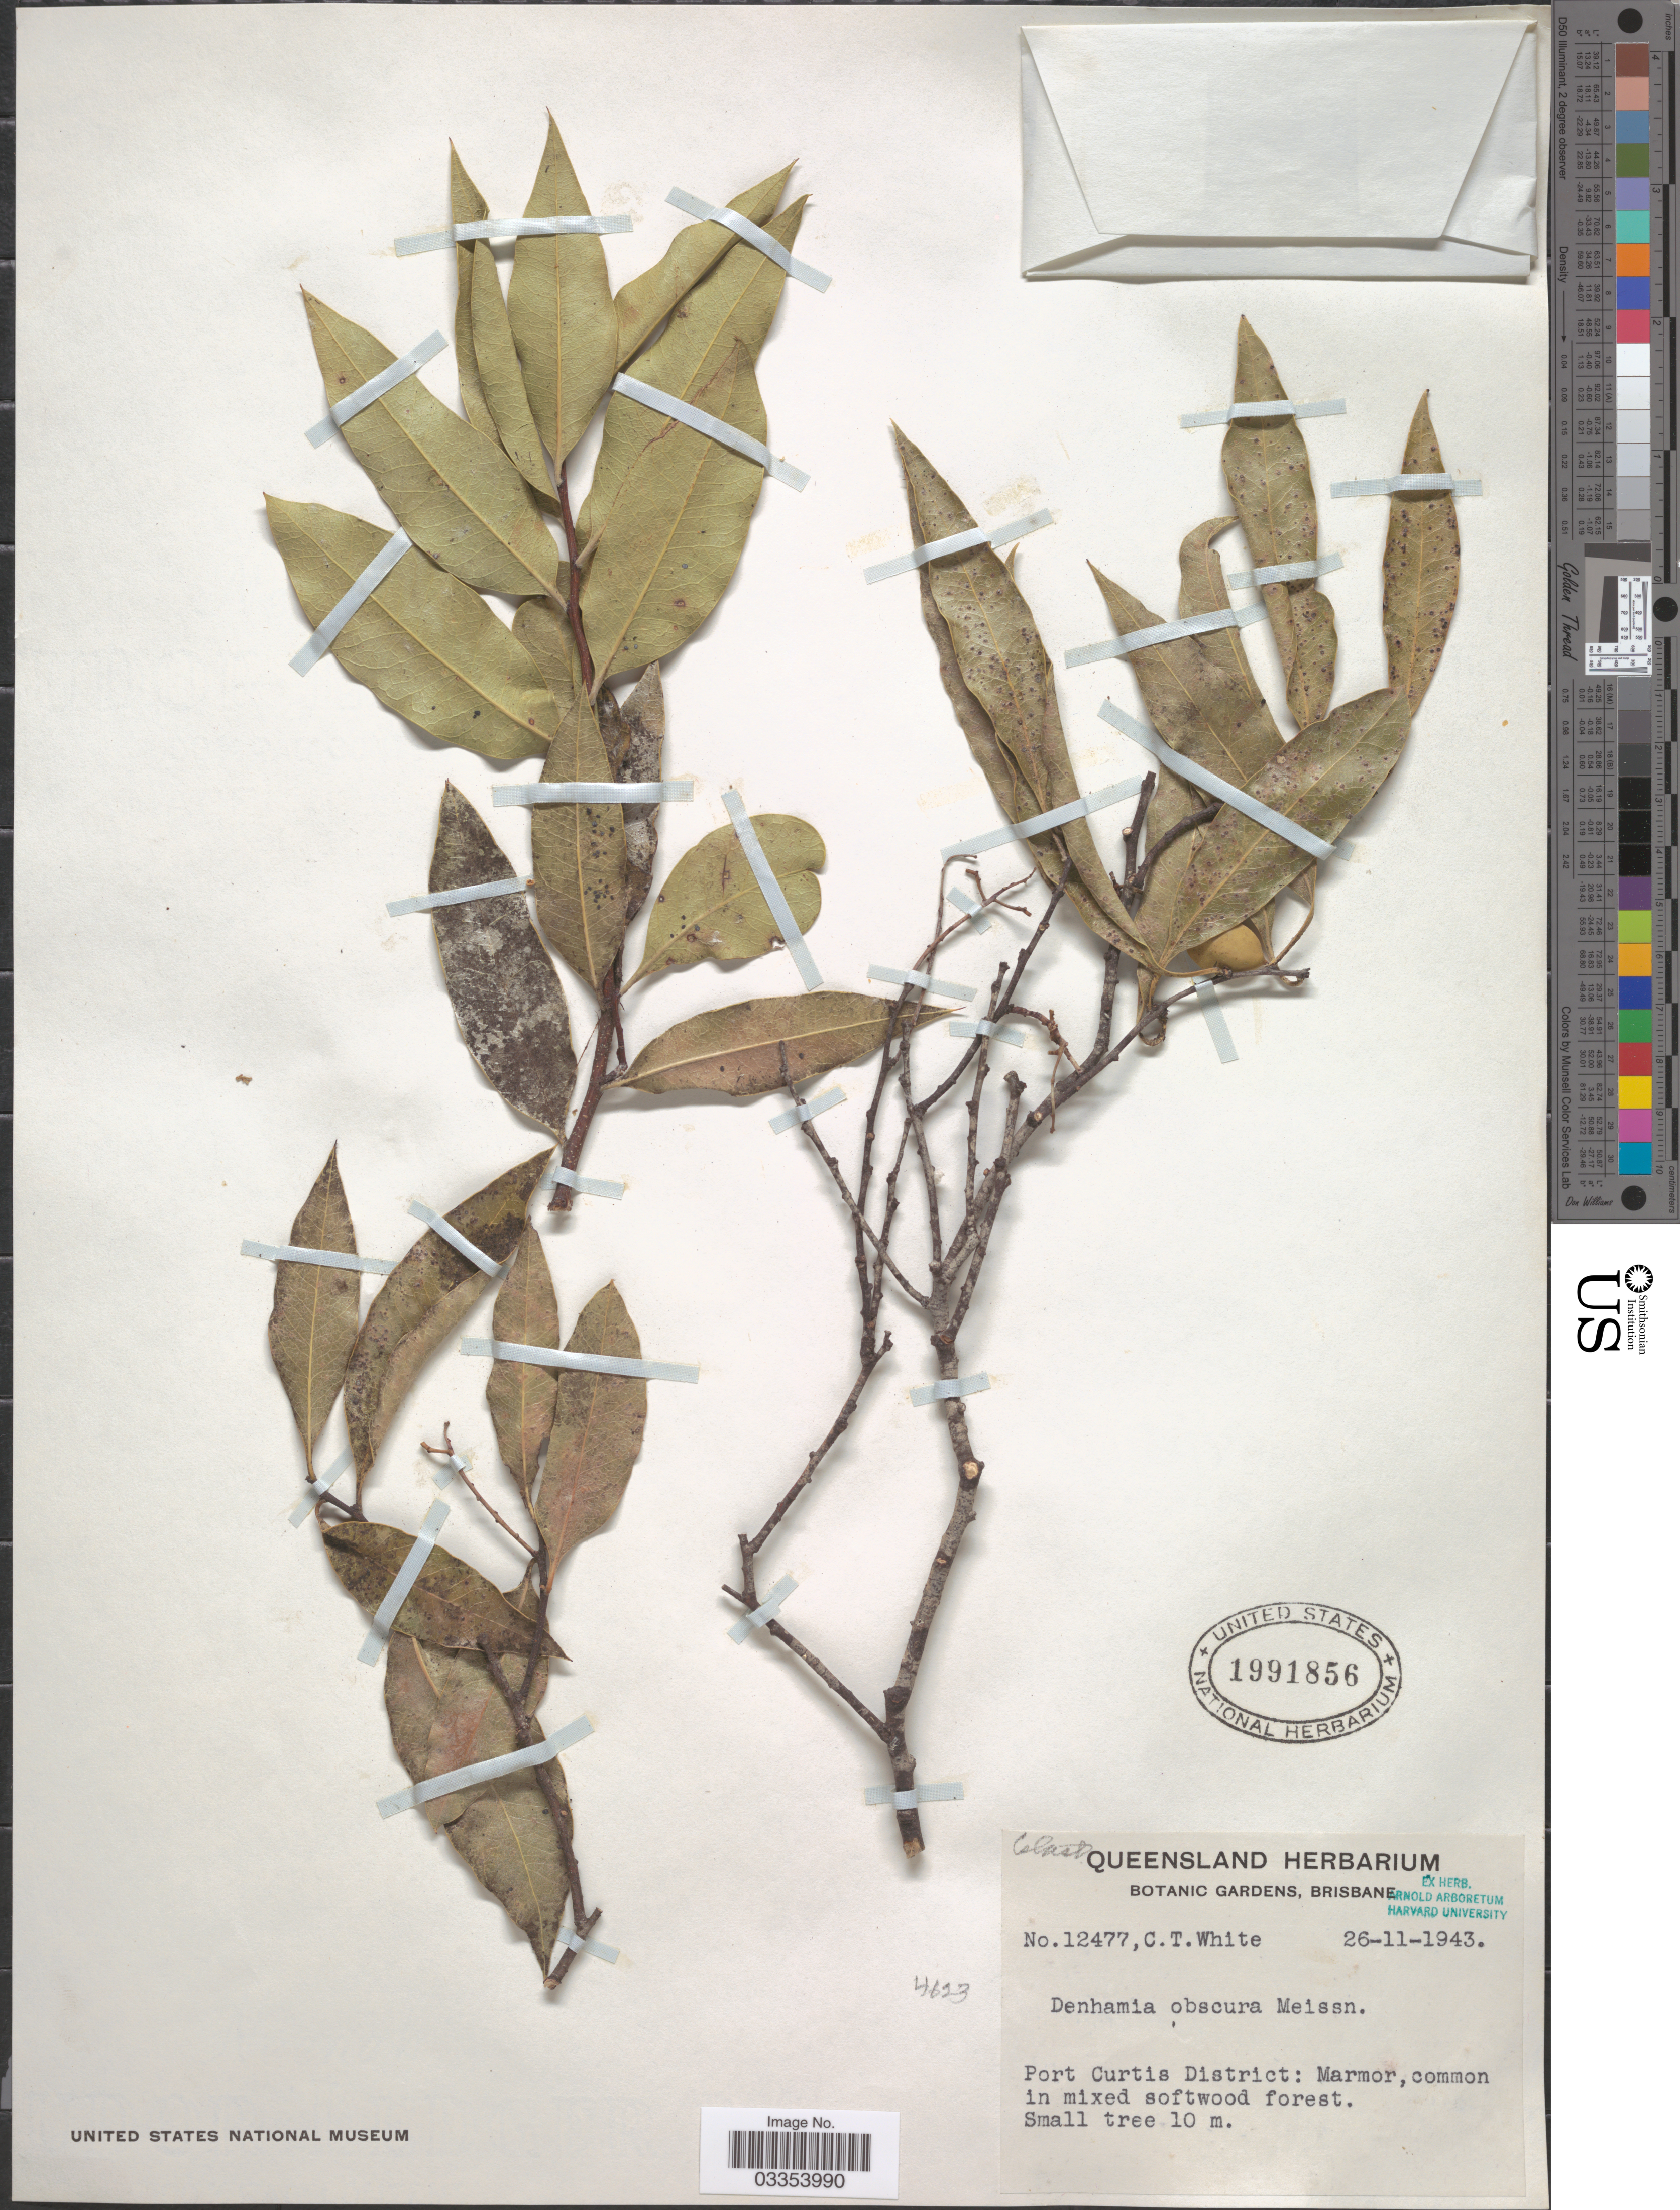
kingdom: Plantae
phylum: Tracheophyta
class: Magnoliopsida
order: Celastrales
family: Celastraceae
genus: Denhamia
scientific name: Denhamia obscura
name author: (A. Rich.) Meisn. ex Walp.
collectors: C. T. White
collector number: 12477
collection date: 1943-11-26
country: Australia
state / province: Queensland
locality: Port Curtis District: Marmor.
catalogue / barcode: US 1991856